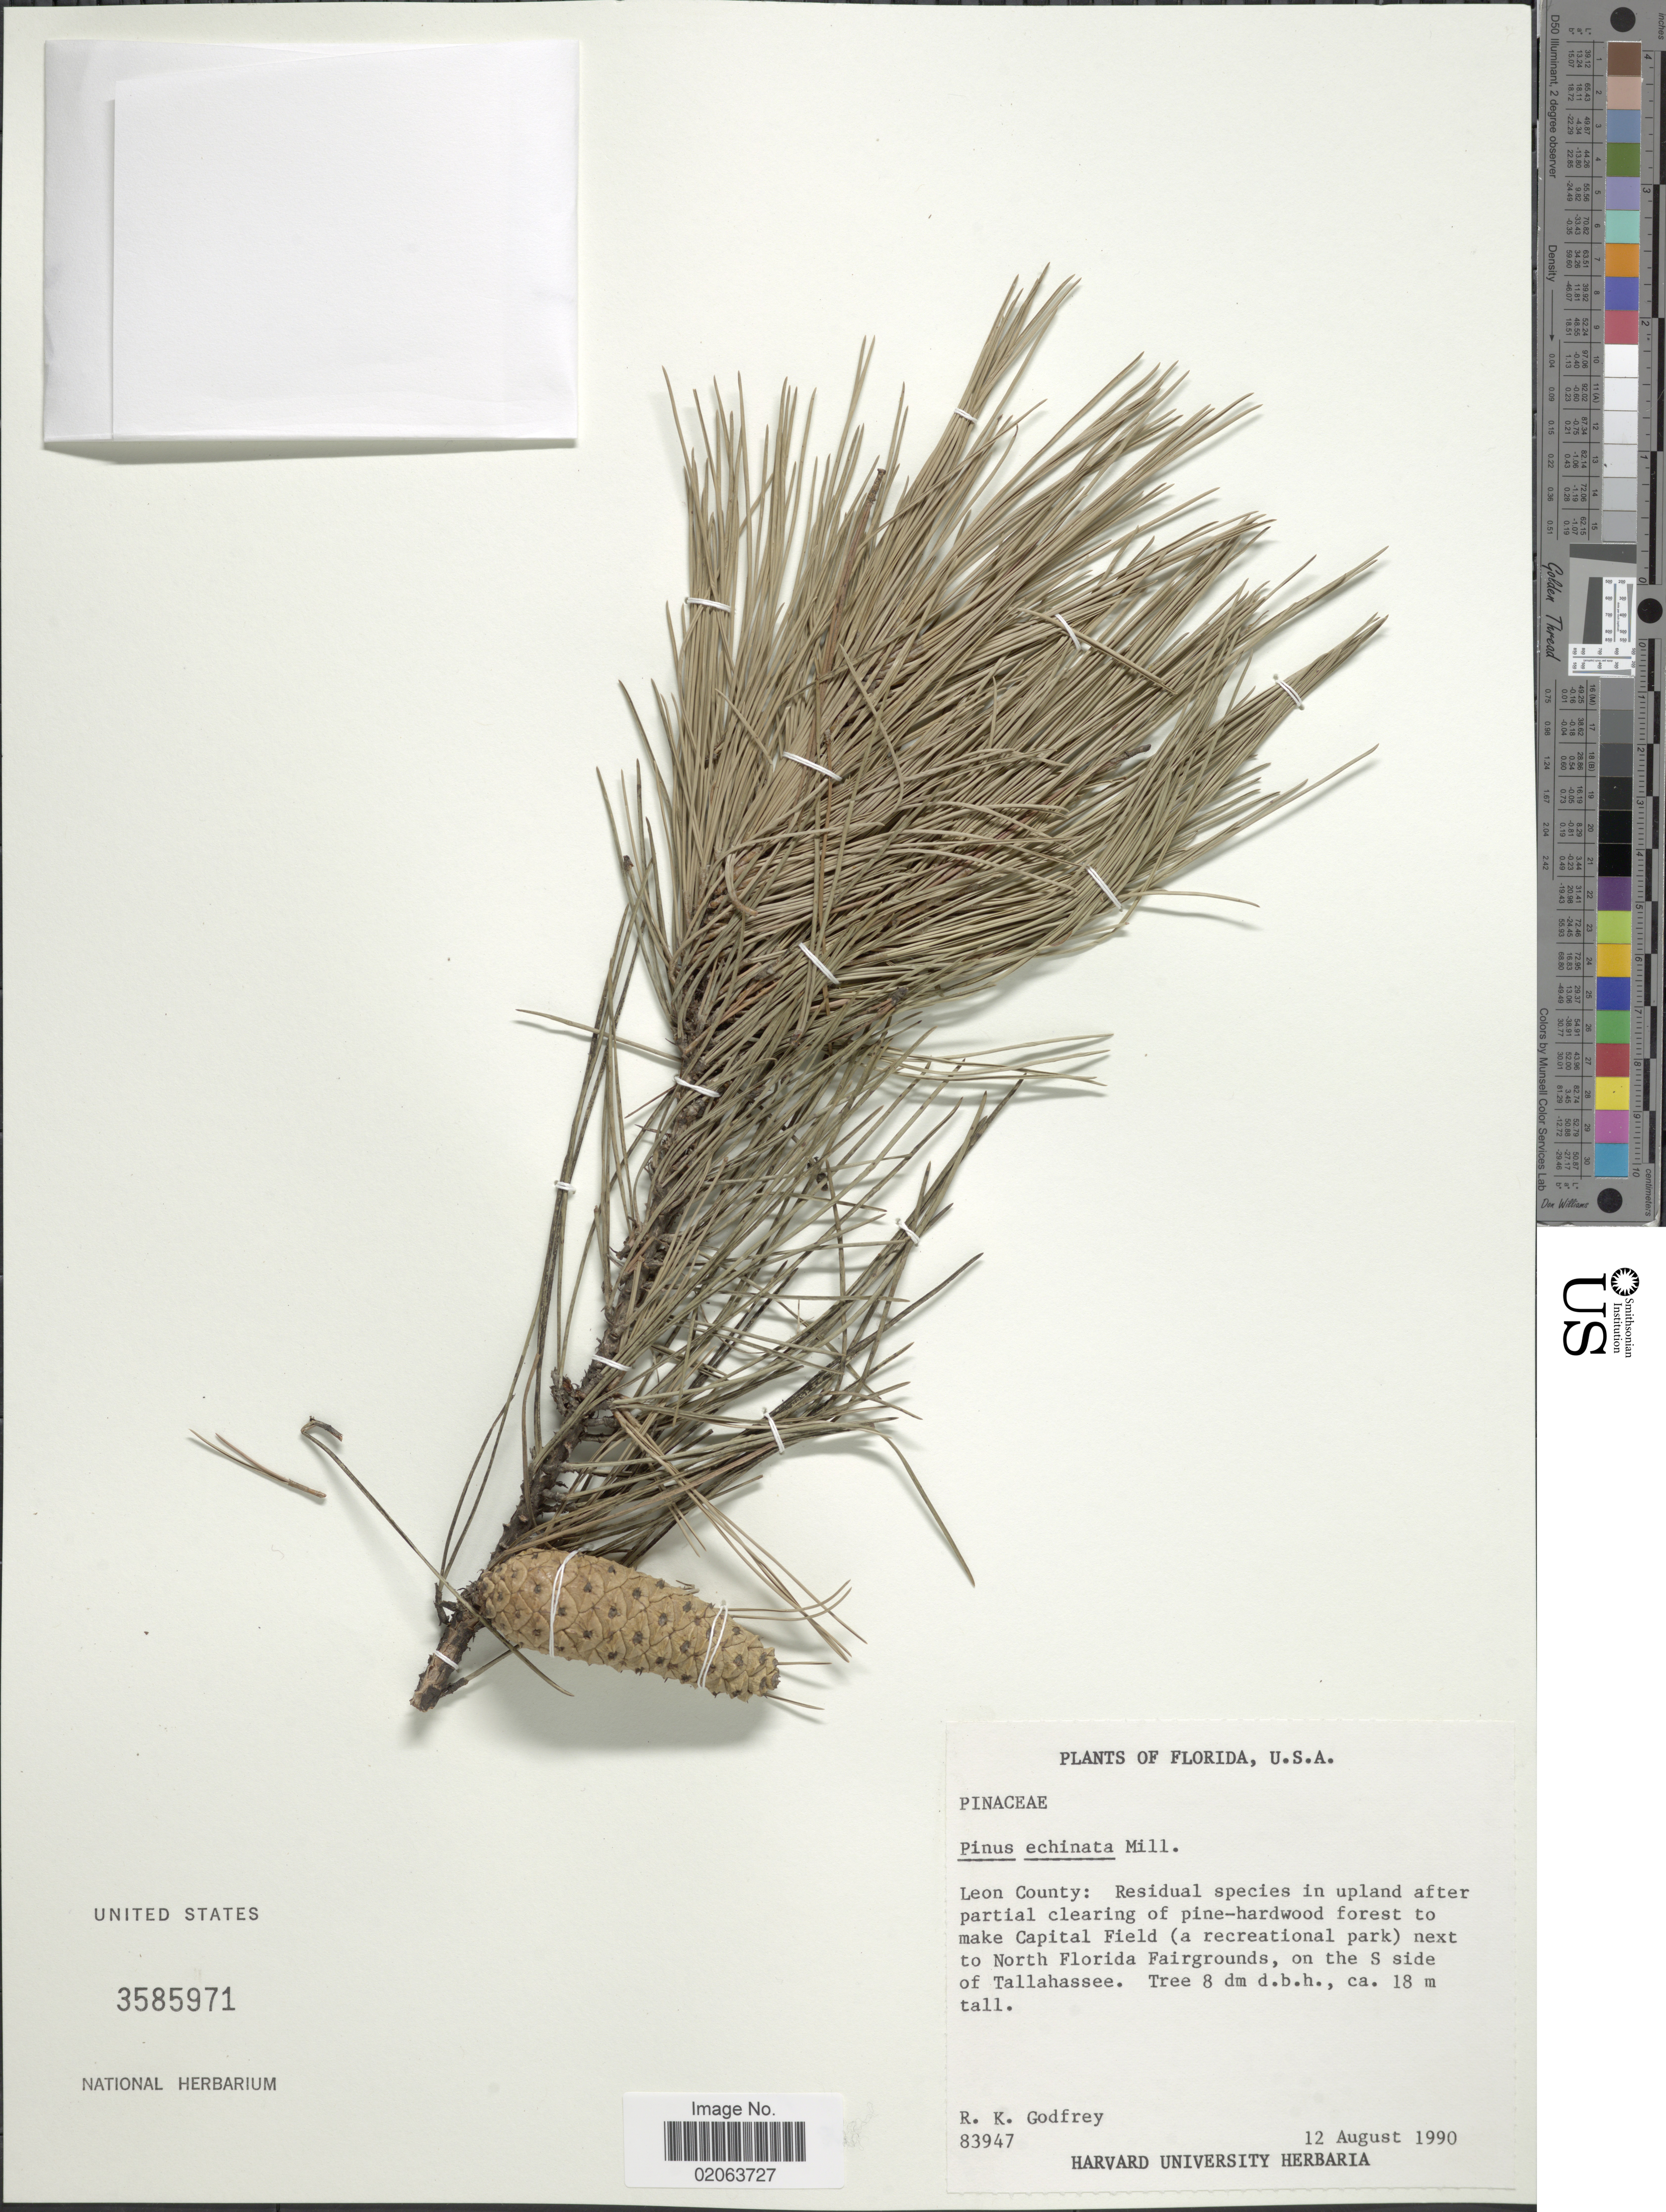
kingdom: Plantae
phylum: Tracheophyta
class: Pinopsida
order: Pinales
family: Pinaceae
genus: Pinus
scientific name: Pinus echinata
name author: Mill.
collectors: R. K. Godfrey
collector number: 83947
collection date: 1990-08-12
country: United States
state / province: Florida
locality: On the S side of Tallahassee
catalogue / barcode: US 3585971